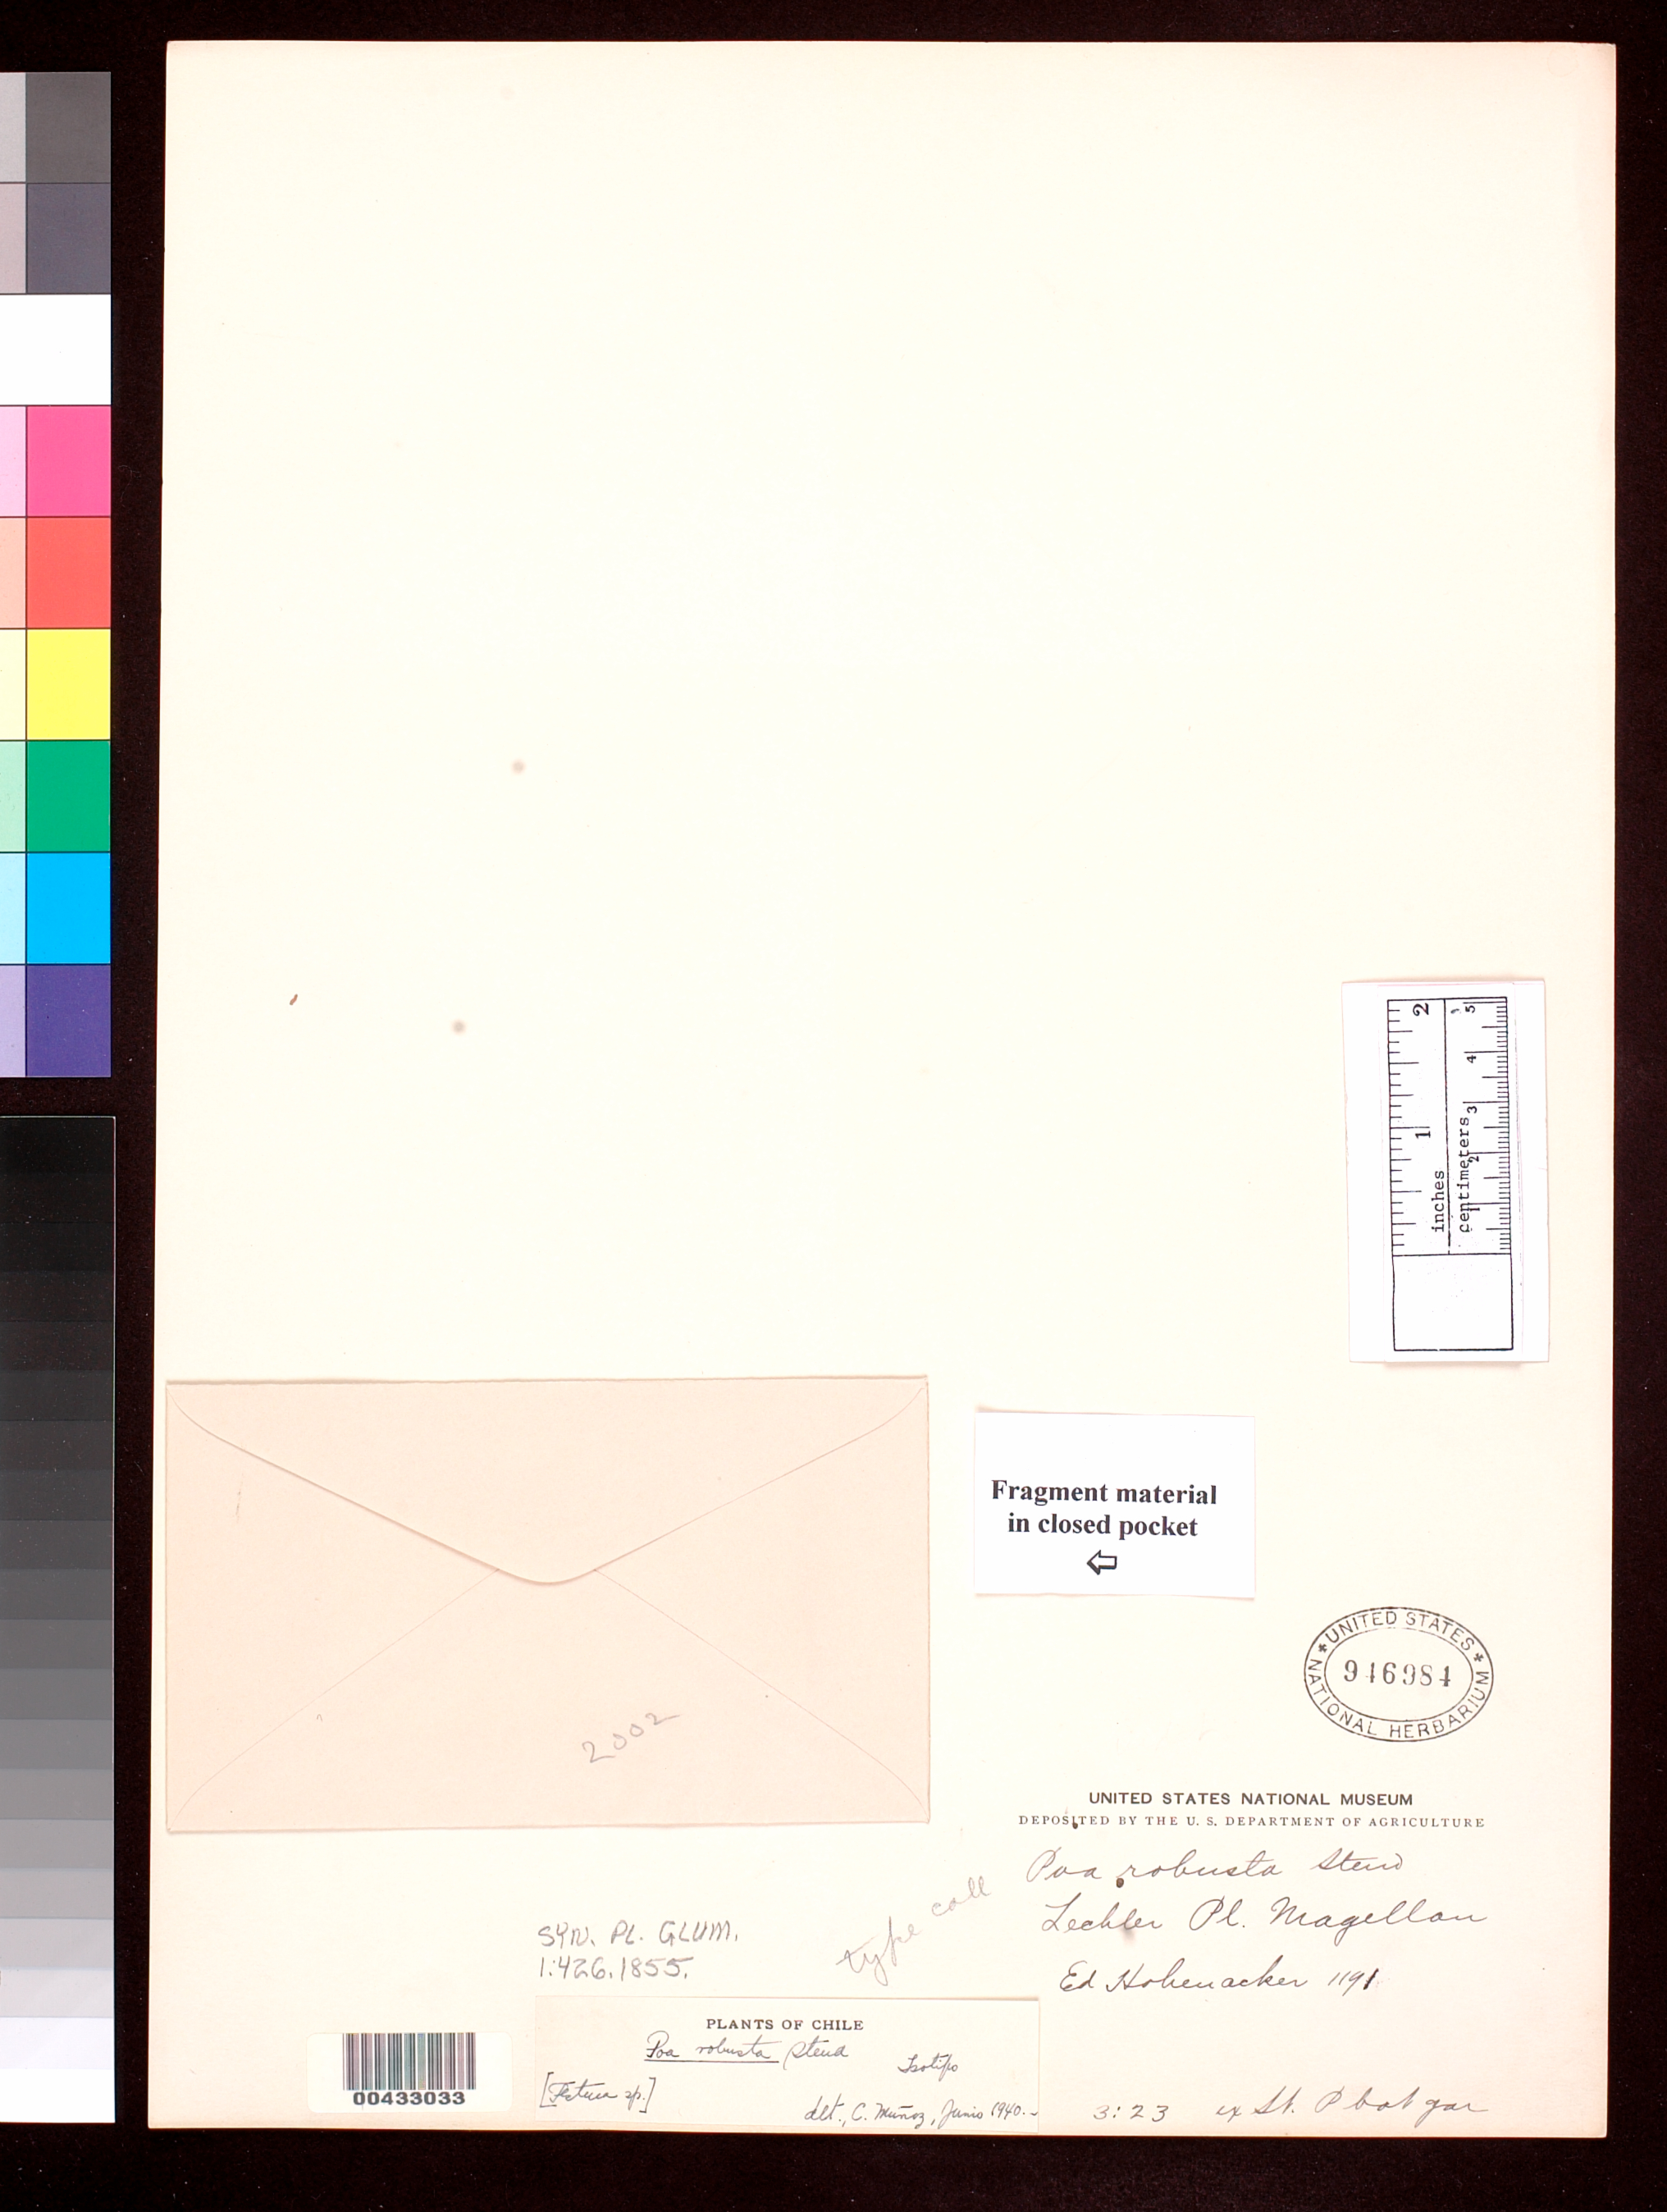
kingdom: Plantae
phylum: Tracheophyta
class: Liliopsida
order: Poales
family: Poaceae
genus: Poa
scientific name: Poa robusta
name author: Steud.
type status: Type Fragment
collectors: W. Lechler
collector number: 1191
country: Chile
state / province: Magallanes y de la Antártica Chilena (XII)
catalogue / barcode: US 946984